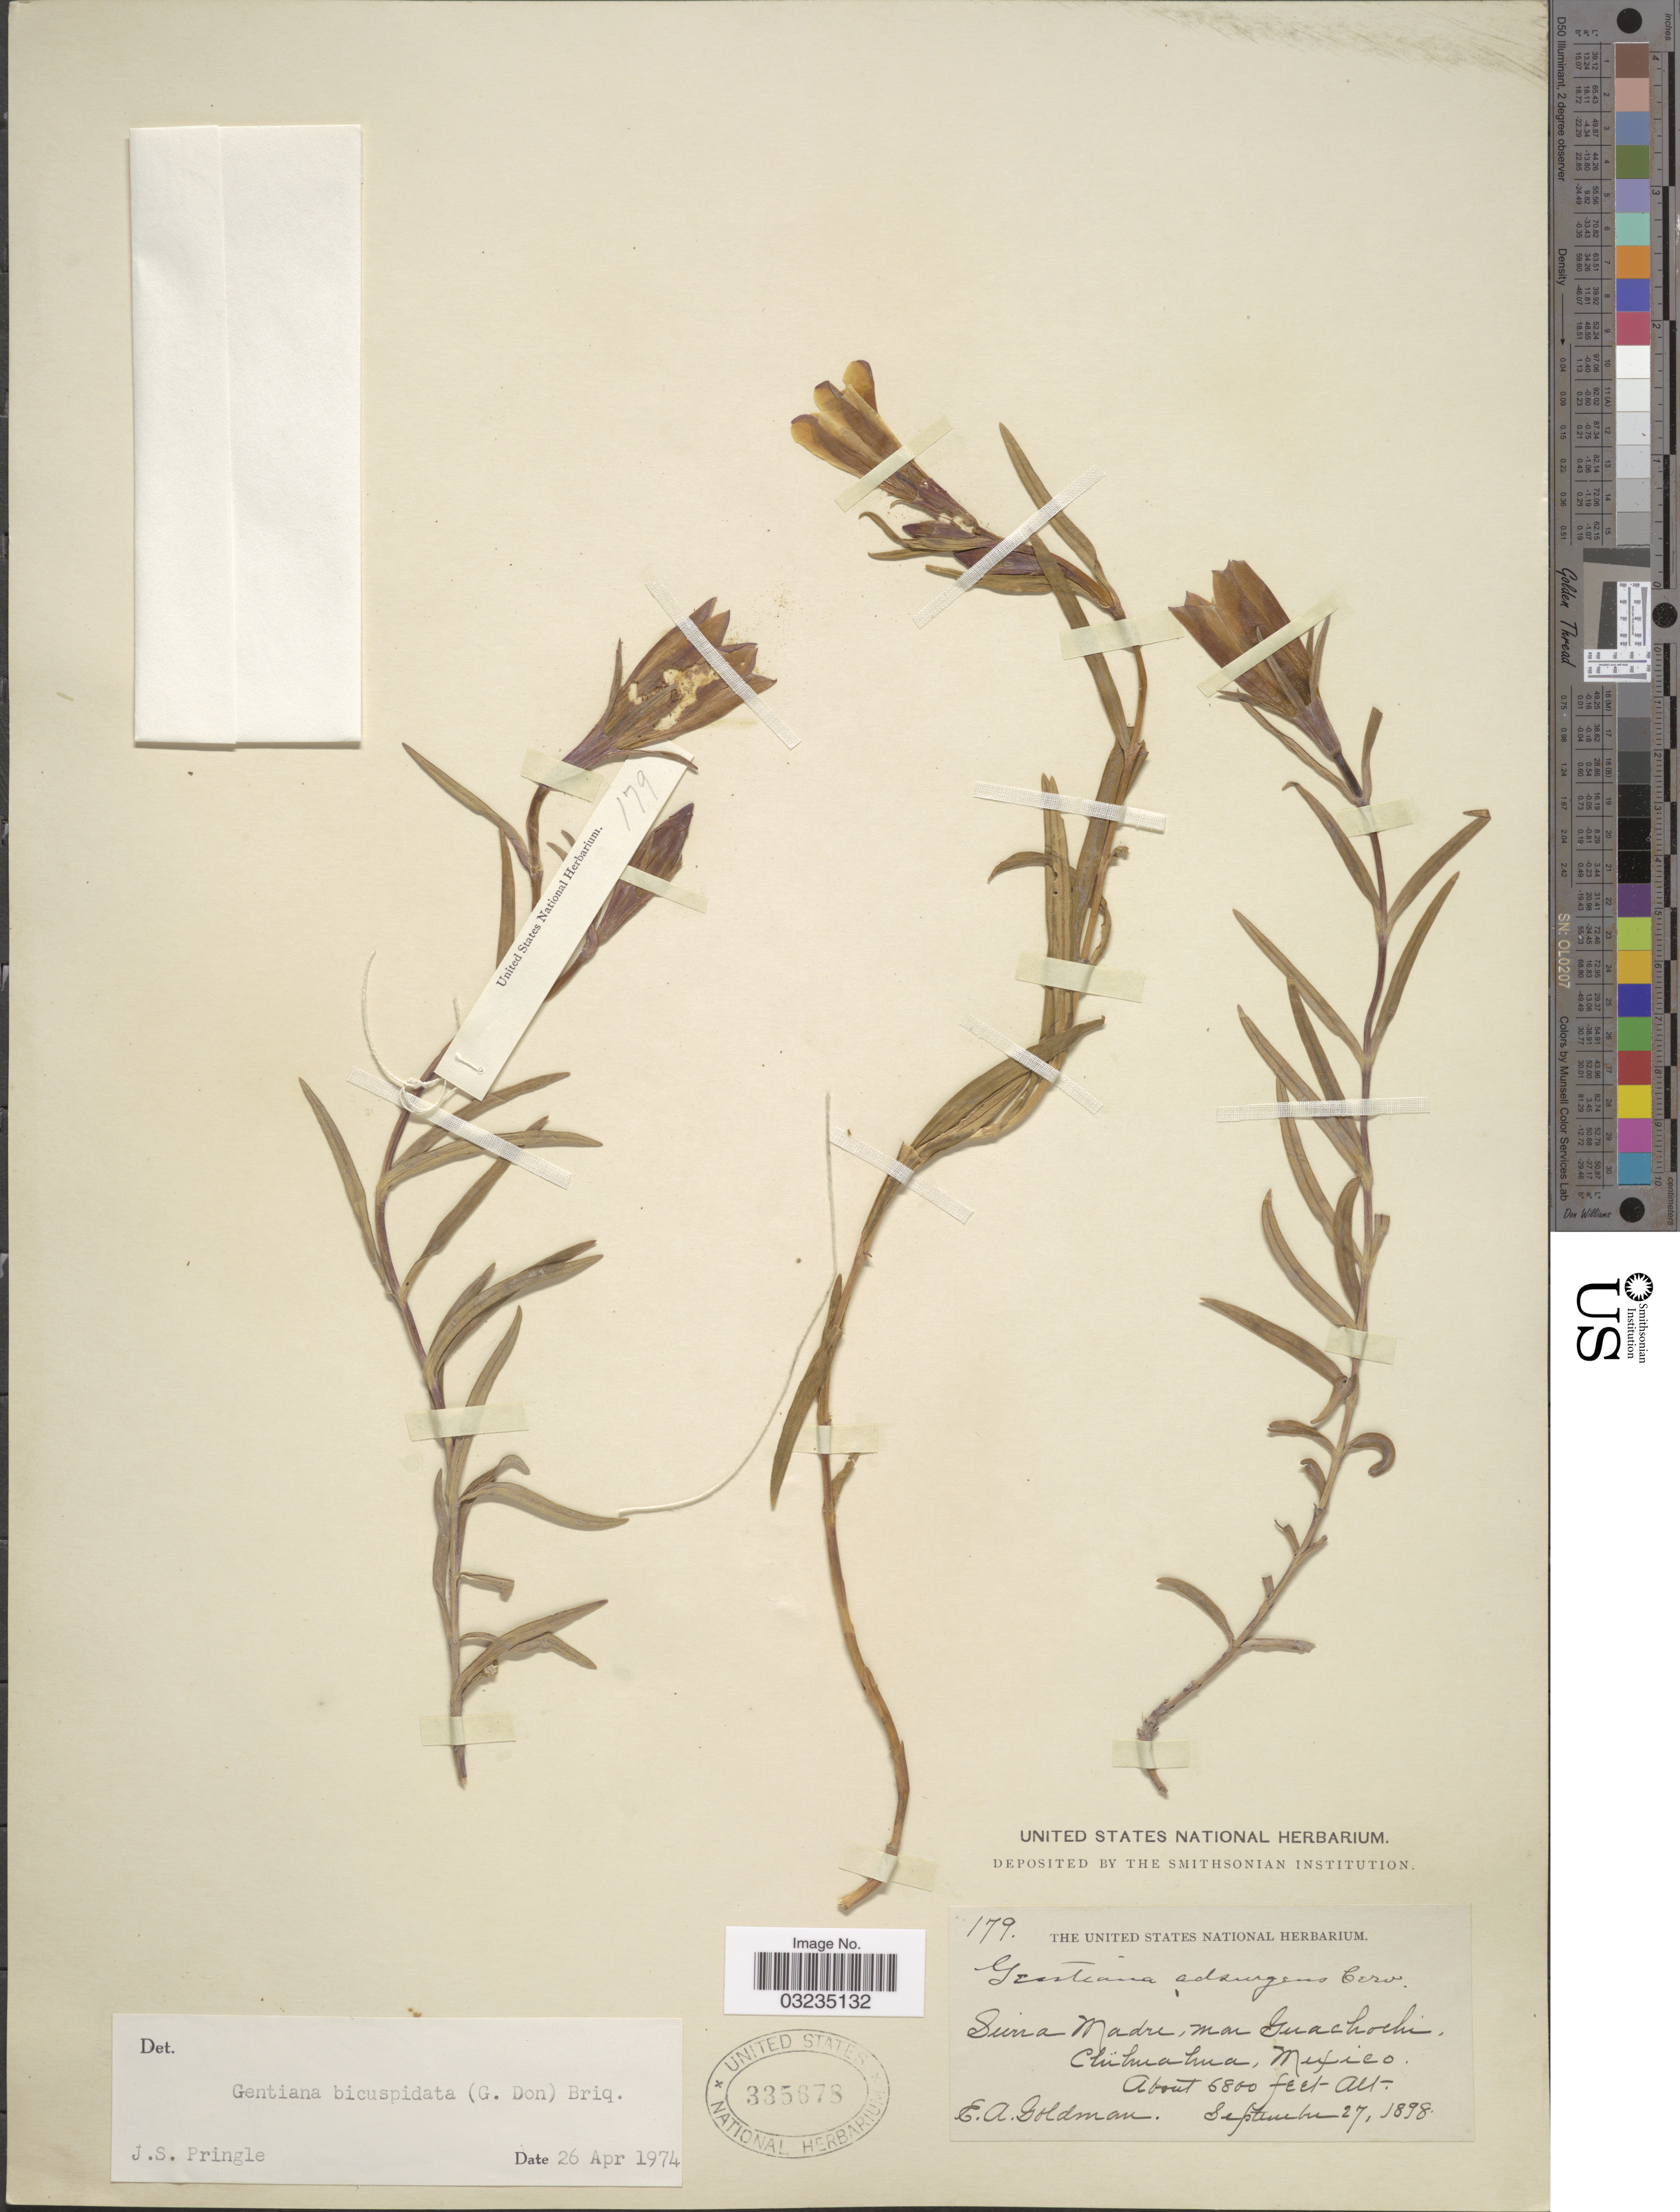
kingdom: Plantae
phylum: Tracheophyta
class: Magnoliopsida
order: Gentianales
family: Gentianaceae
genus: Gentiana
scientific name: Gentiana bicuspidata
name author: (G. Don) Briq.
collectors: E. A. Goldman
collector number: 179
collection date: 1898-09-27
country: Mexico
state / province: Chihuahua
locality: Sierra Madre, near Guachochi, Chihuahua.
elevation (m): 2073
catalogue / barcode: US 335678